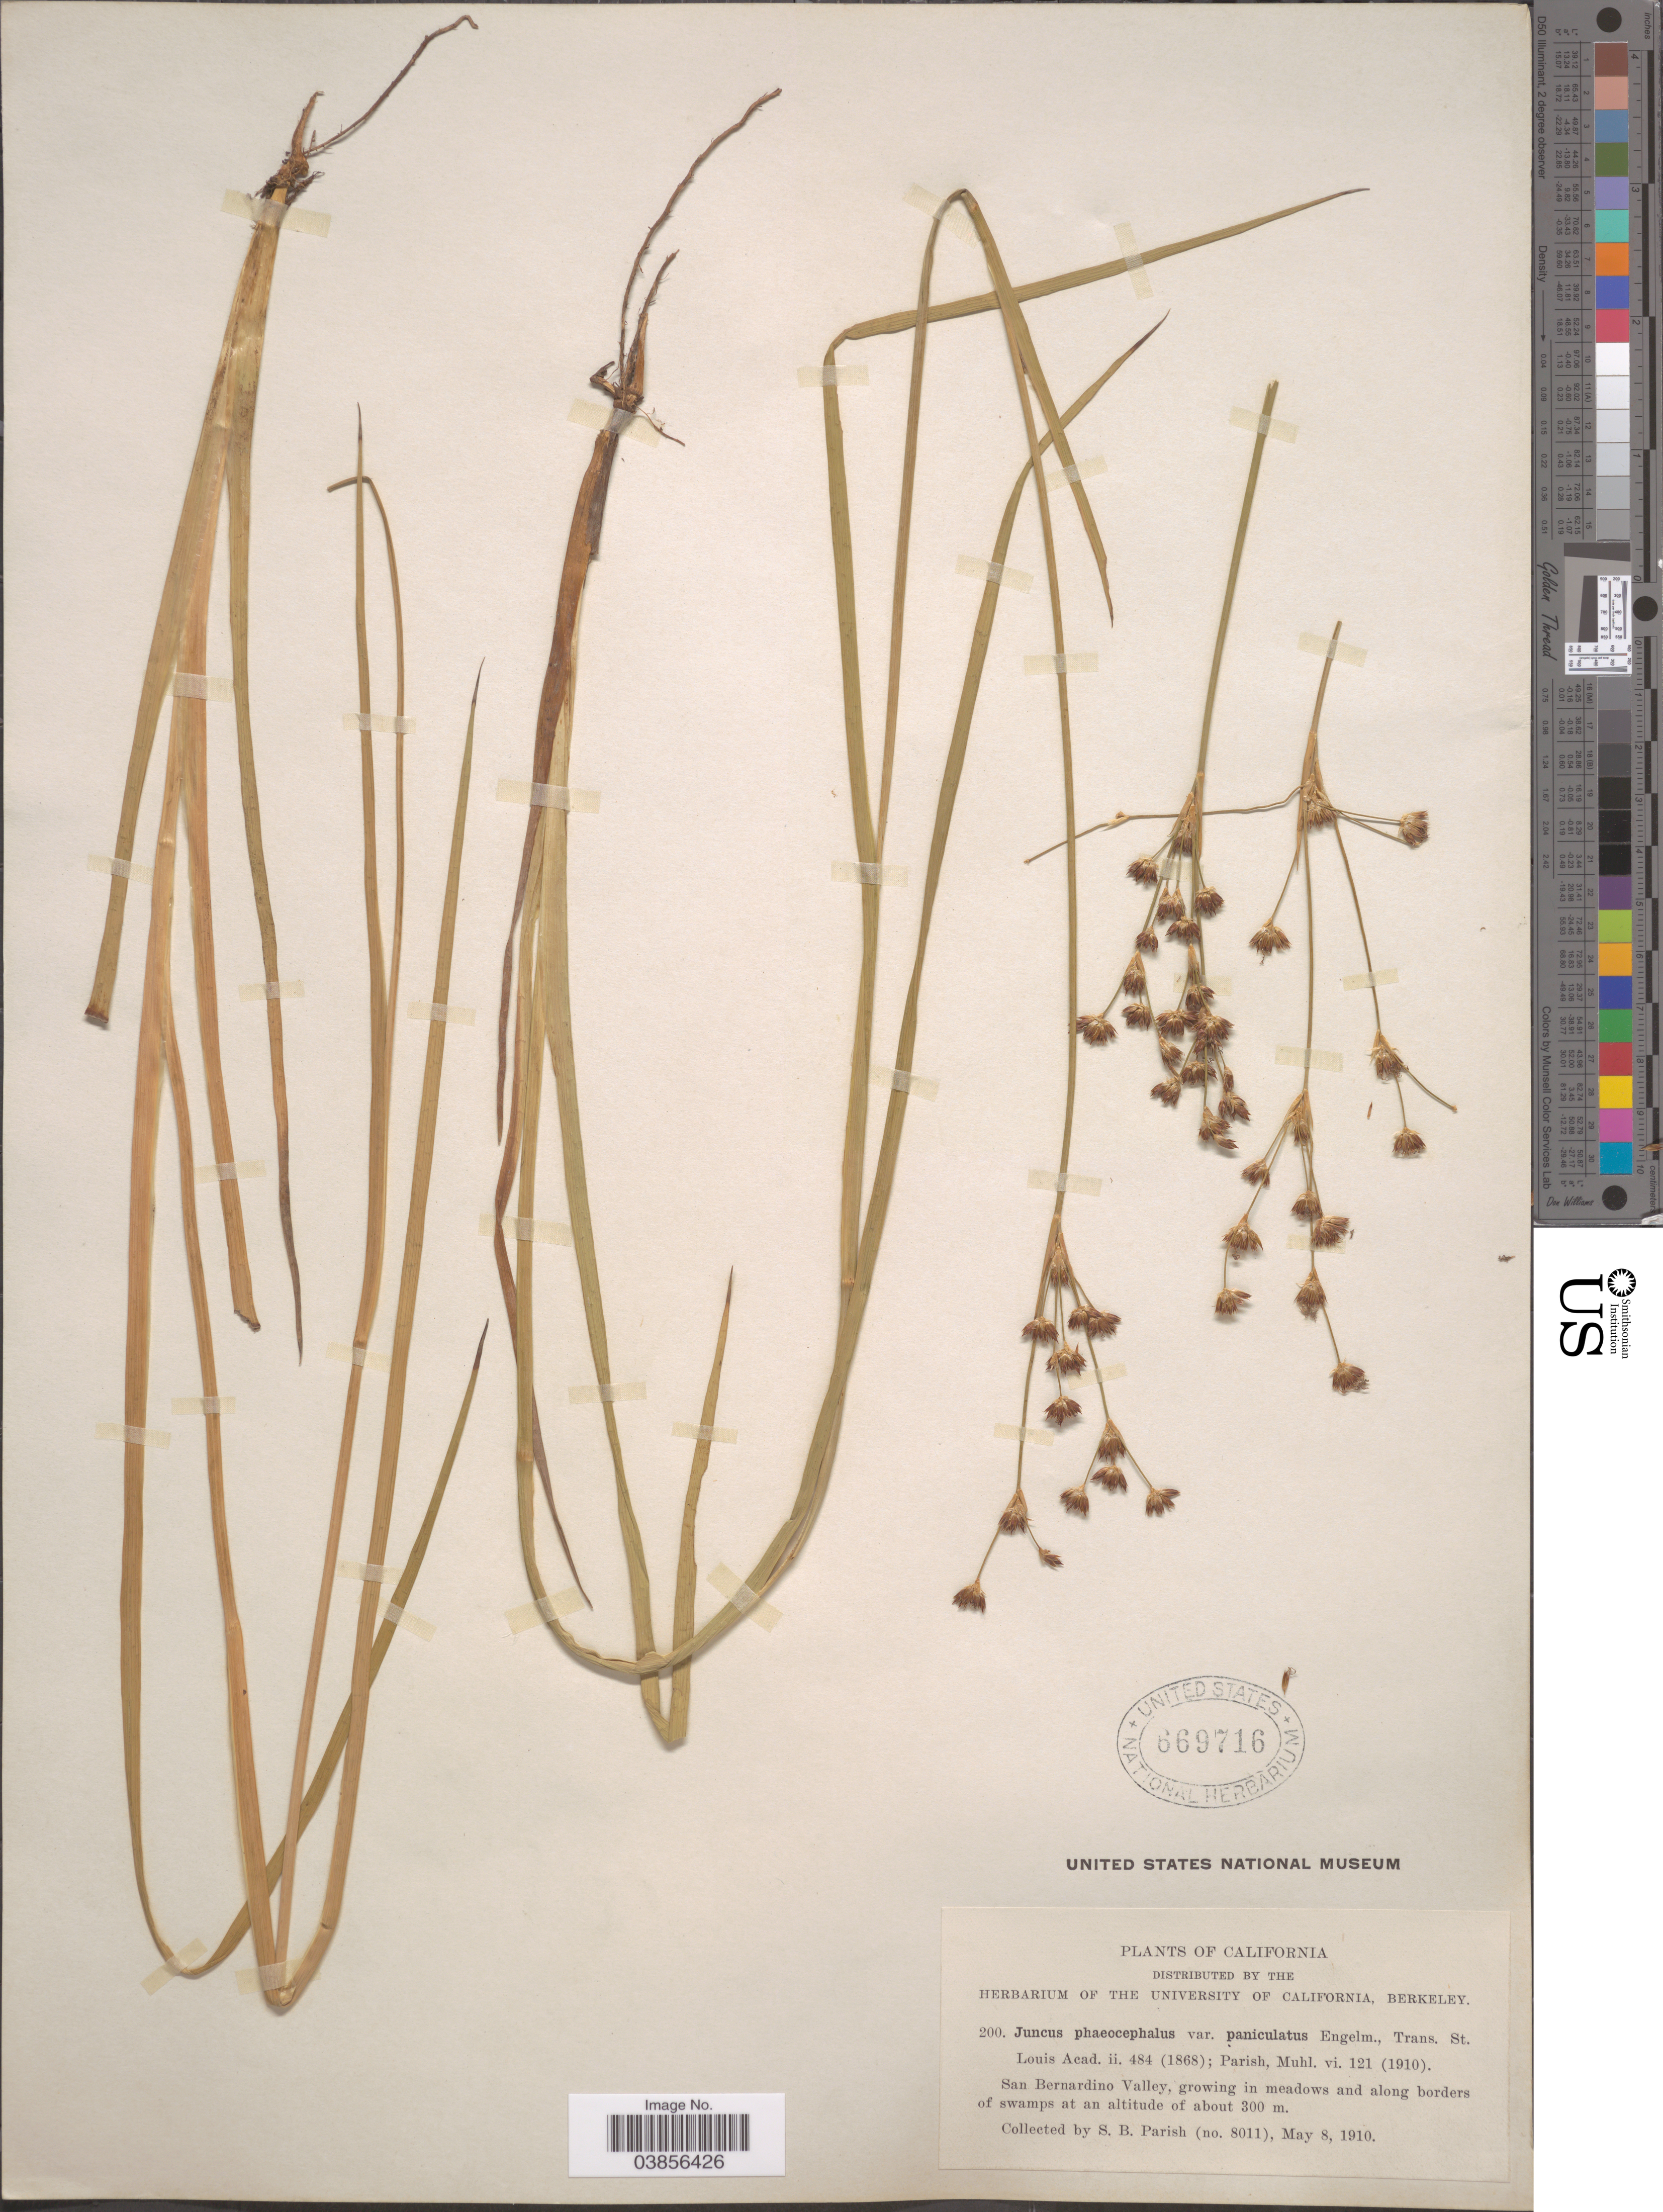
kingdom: Plantae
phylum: Tracheophyta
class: Liliopsida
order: Poales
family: Juncaceae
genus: Juncus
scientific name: Juncus phaeocephalus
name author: Engelm.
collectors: S. B. Parish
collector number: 8011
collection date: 1910-05-08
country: United States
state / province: California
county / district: San Bernardino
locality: San Bernardino Valley.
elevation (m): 300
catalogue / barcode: US 669716